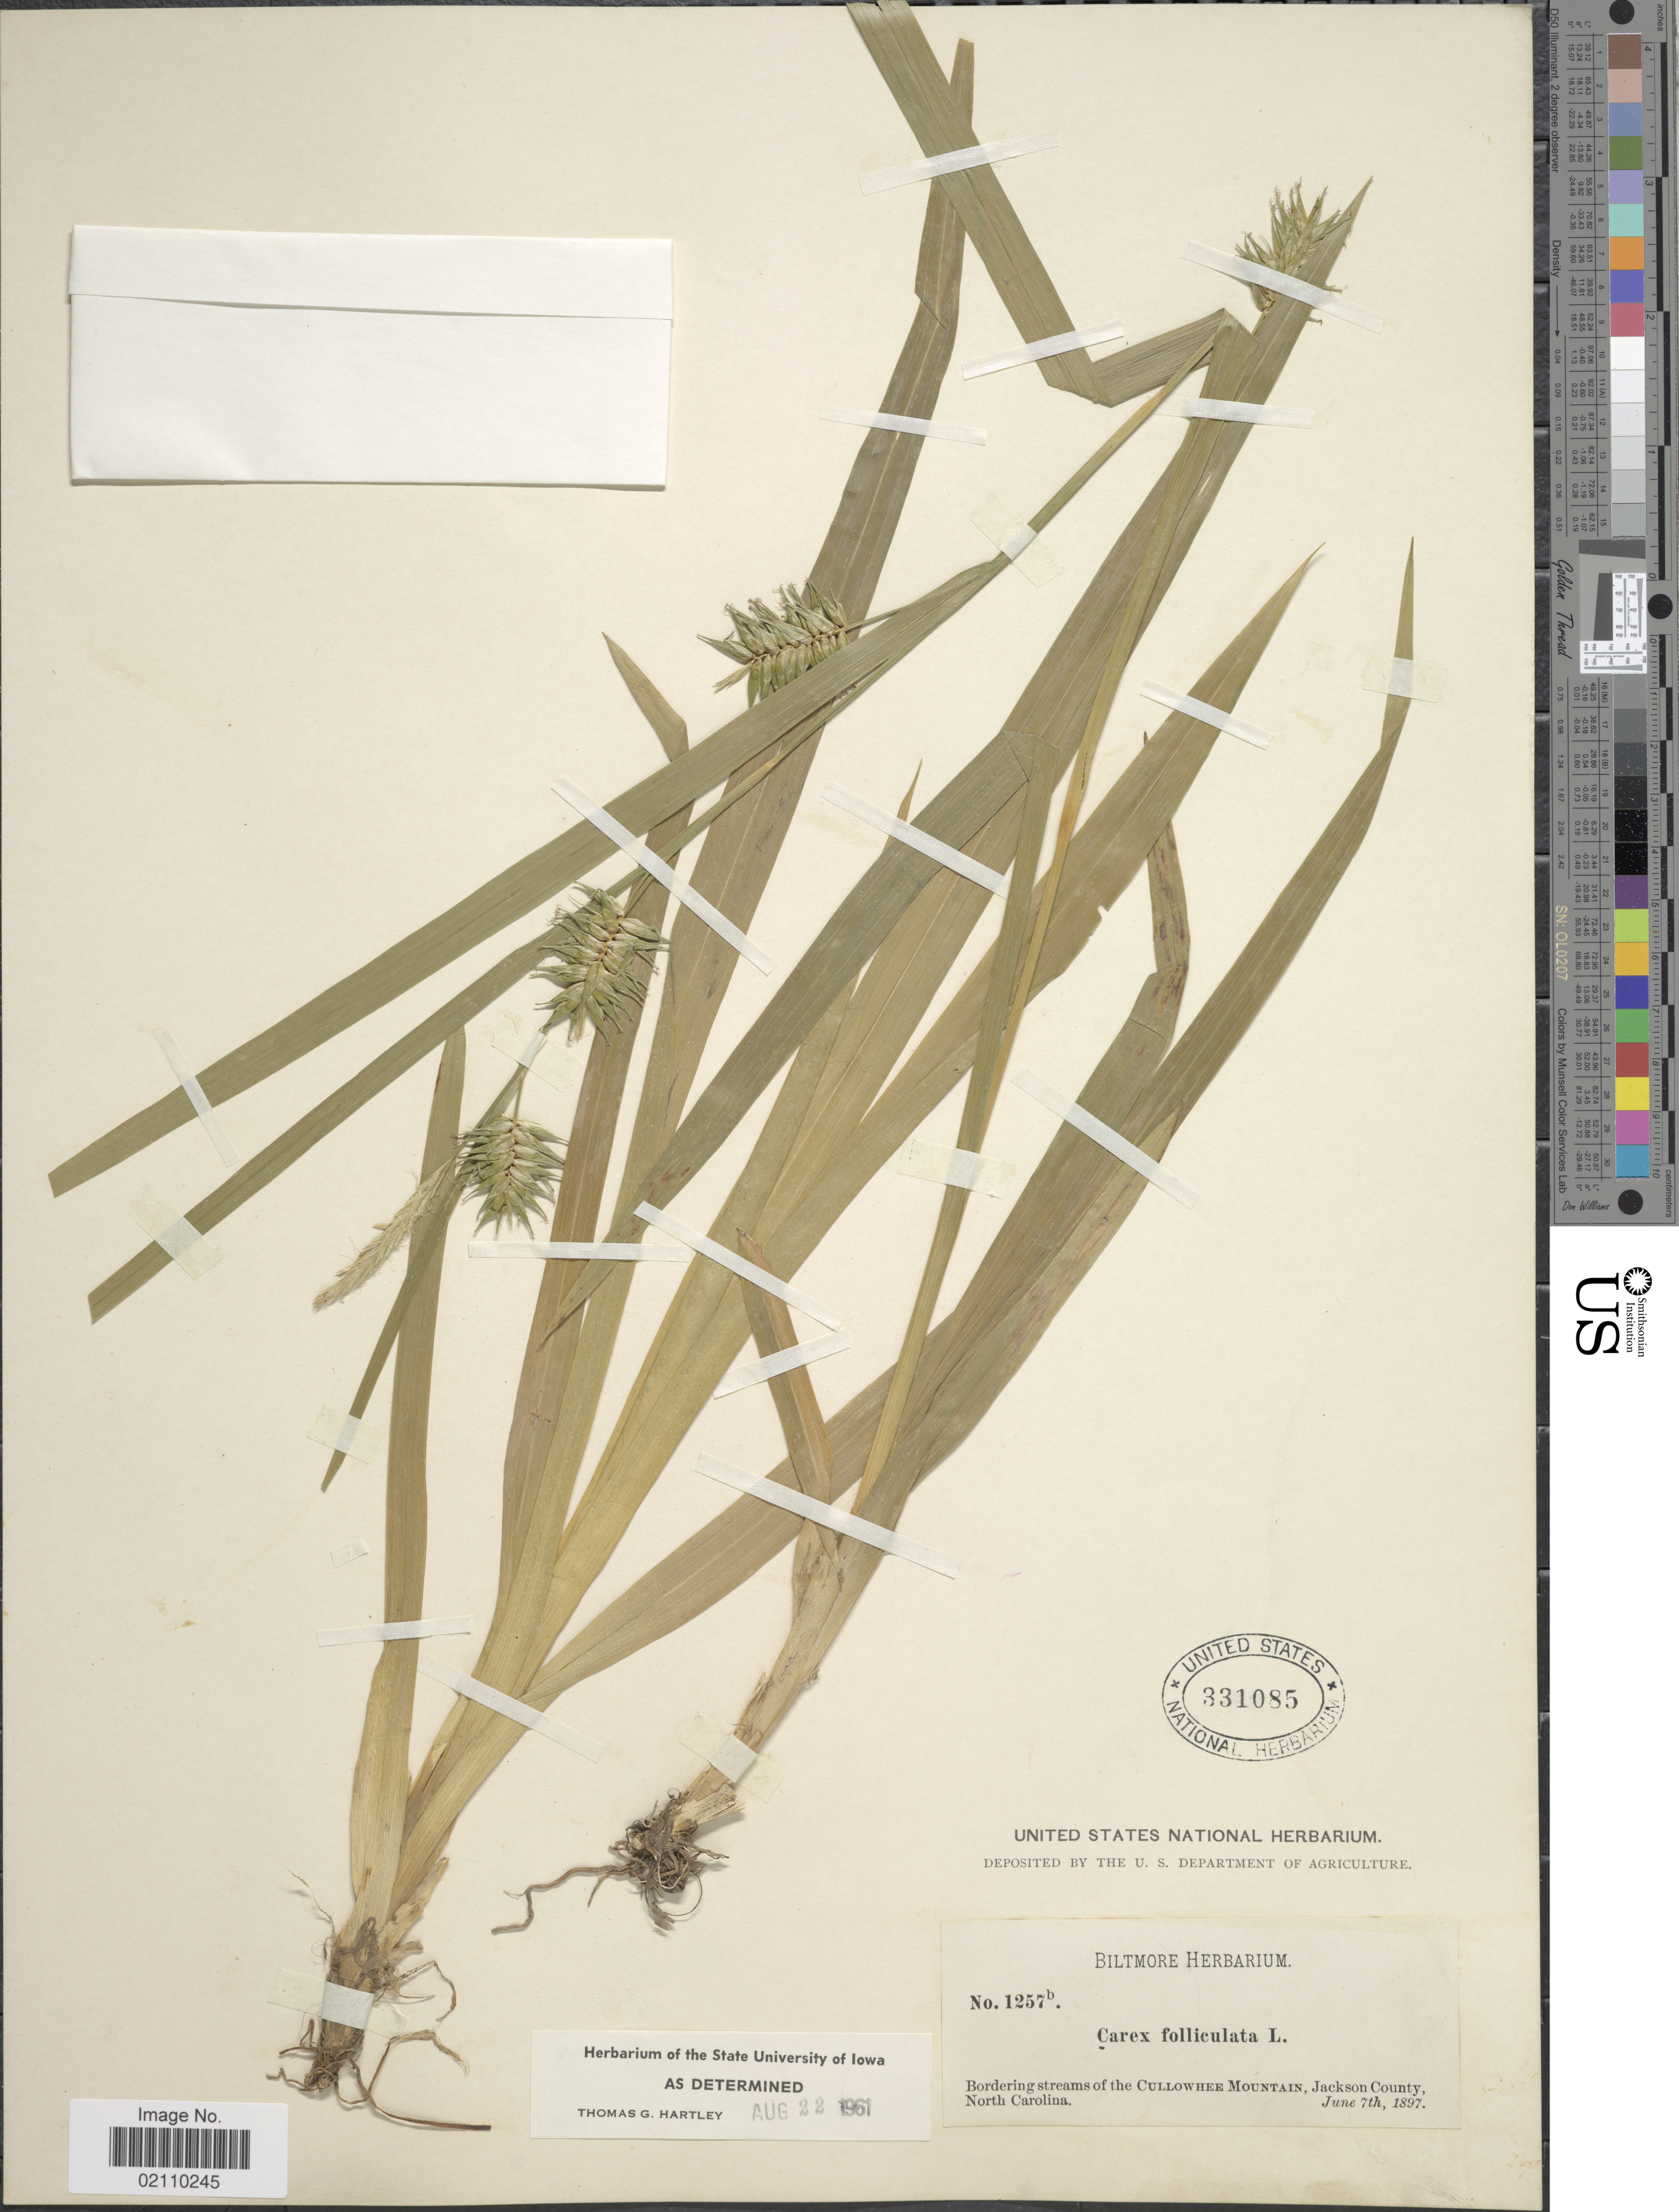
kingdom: Plantae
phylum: Tracheophyta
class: Liliopsida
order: Poales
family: Cyperaceae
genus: Carex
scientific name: Carex folliculata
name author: L.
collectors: ex herb. Biltmore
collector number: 1257b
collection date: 1897-06-07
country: United States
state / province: North Carolina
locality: Cullowhee Mountain, Jackson County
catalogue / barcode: US 331085